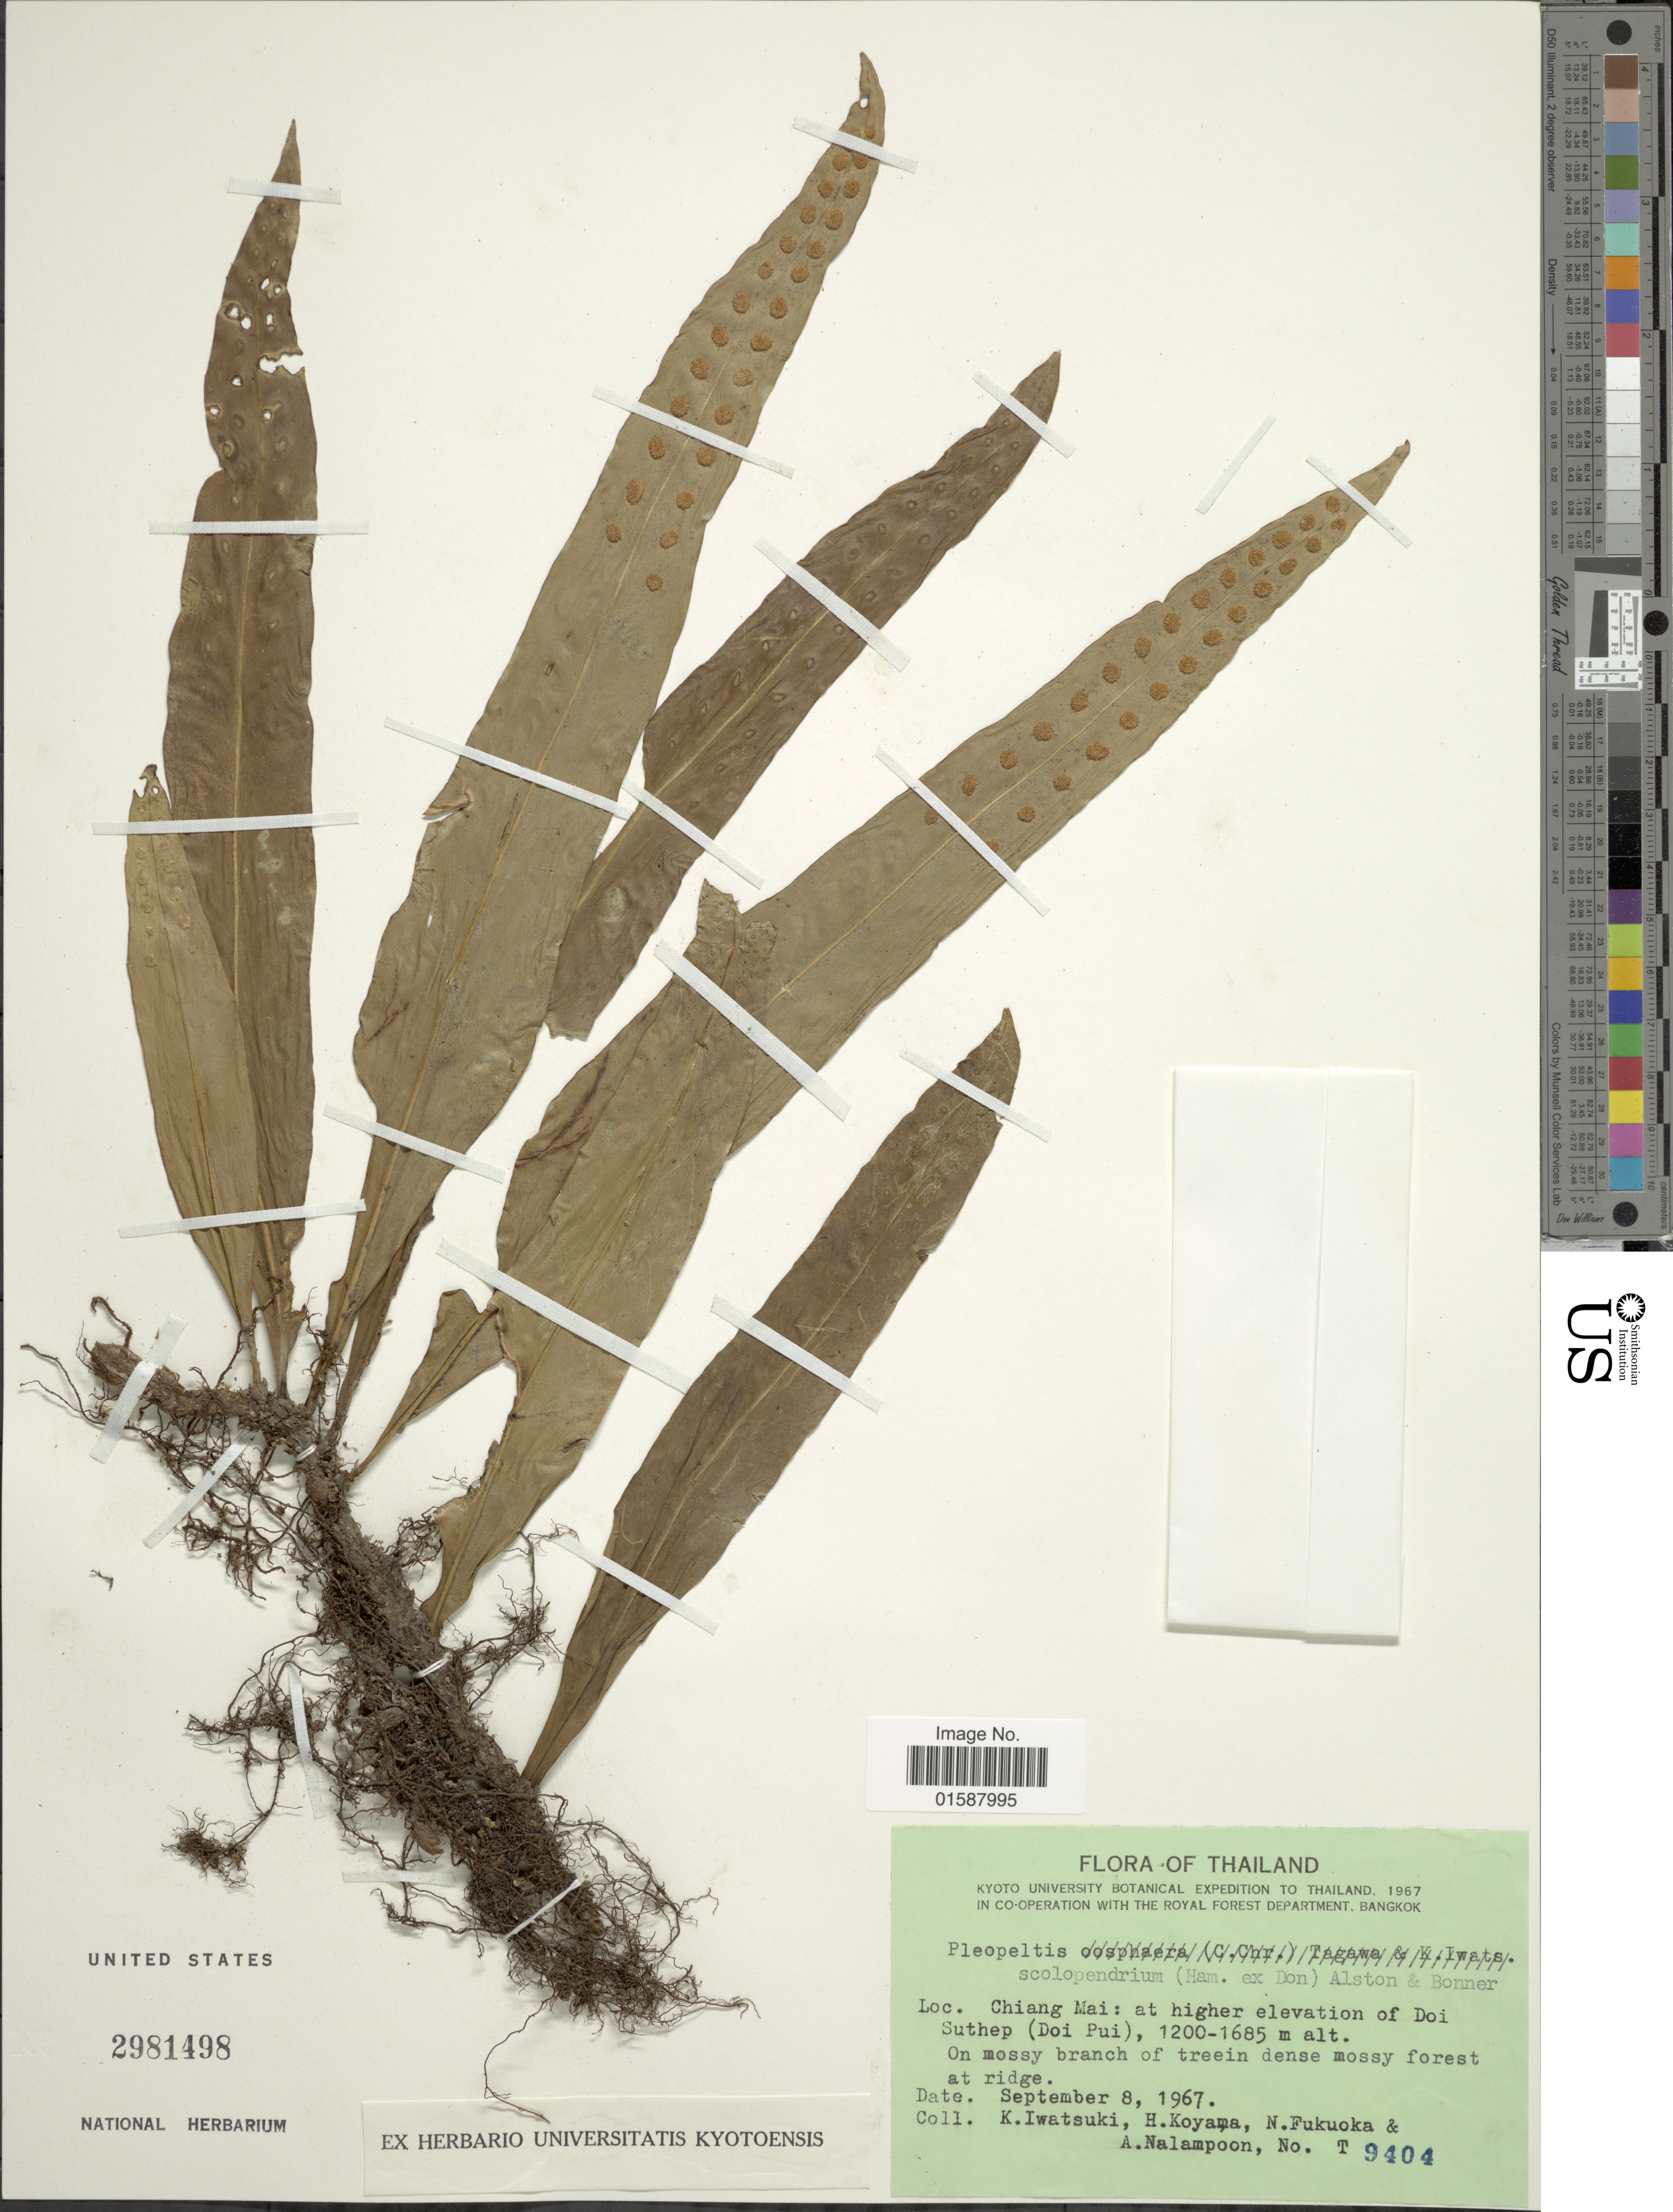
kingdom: Plantae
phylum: Tracheophyta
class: Polypodiopsida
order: Polypodiales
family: Polypodiaceae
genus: Lepisorus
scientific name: Lepisorus scolopendrium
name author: (Buch.-Ham. ex D. Don) Mehra & Bir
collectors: K. Iwatsuki, H. Koyama, N. Fukuoka & A. Nalampoon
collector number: T9404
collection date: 1967-09-08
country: Thailand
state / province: Chiang Mai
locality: At higher elevation of Doi Suthep (Doi Pui)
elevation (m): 1200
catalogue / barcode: US 2981498